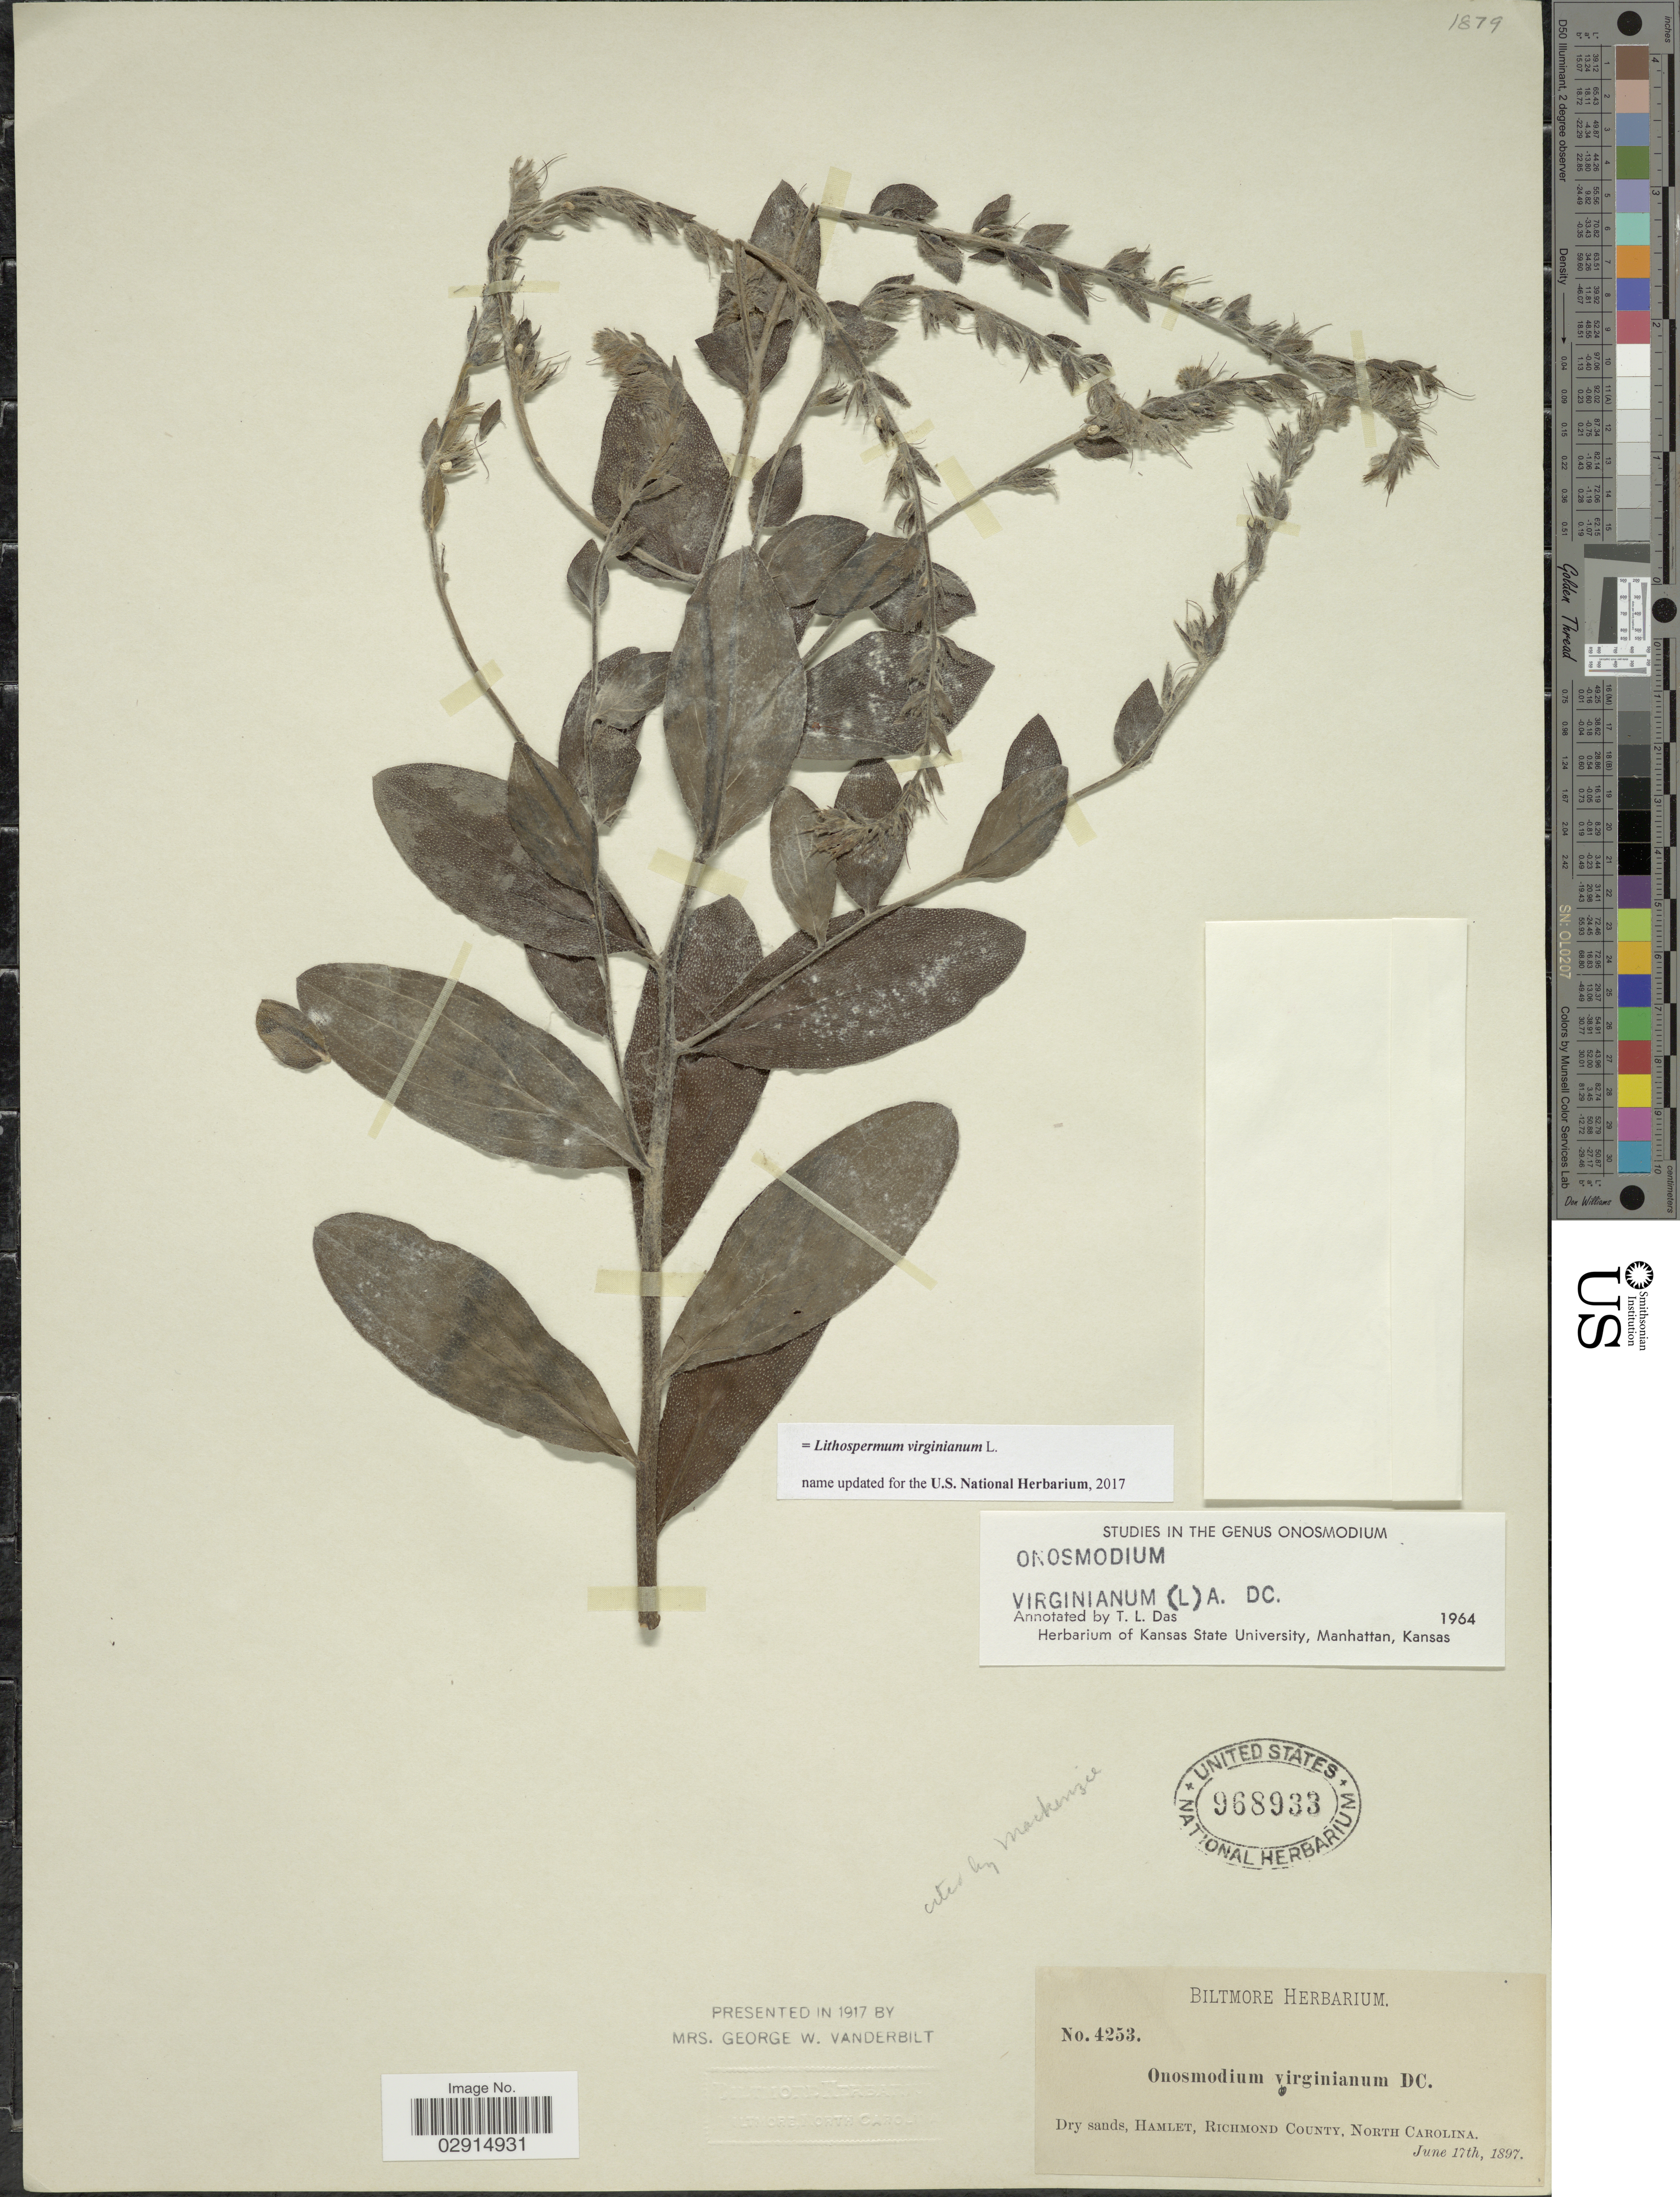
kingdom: Plantae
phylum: Tracheophyta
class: Magnoliopsida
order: Boraginales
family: Boraginaceae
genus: Lithospermum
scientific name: Lithospermum virginianum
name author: L.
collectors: ex herb. Biltmore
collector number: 4253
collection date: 1897-06-17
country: United States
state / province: North Carolina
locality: Dry Sands, Hamlet, Richmond County.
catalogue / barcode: US 968933